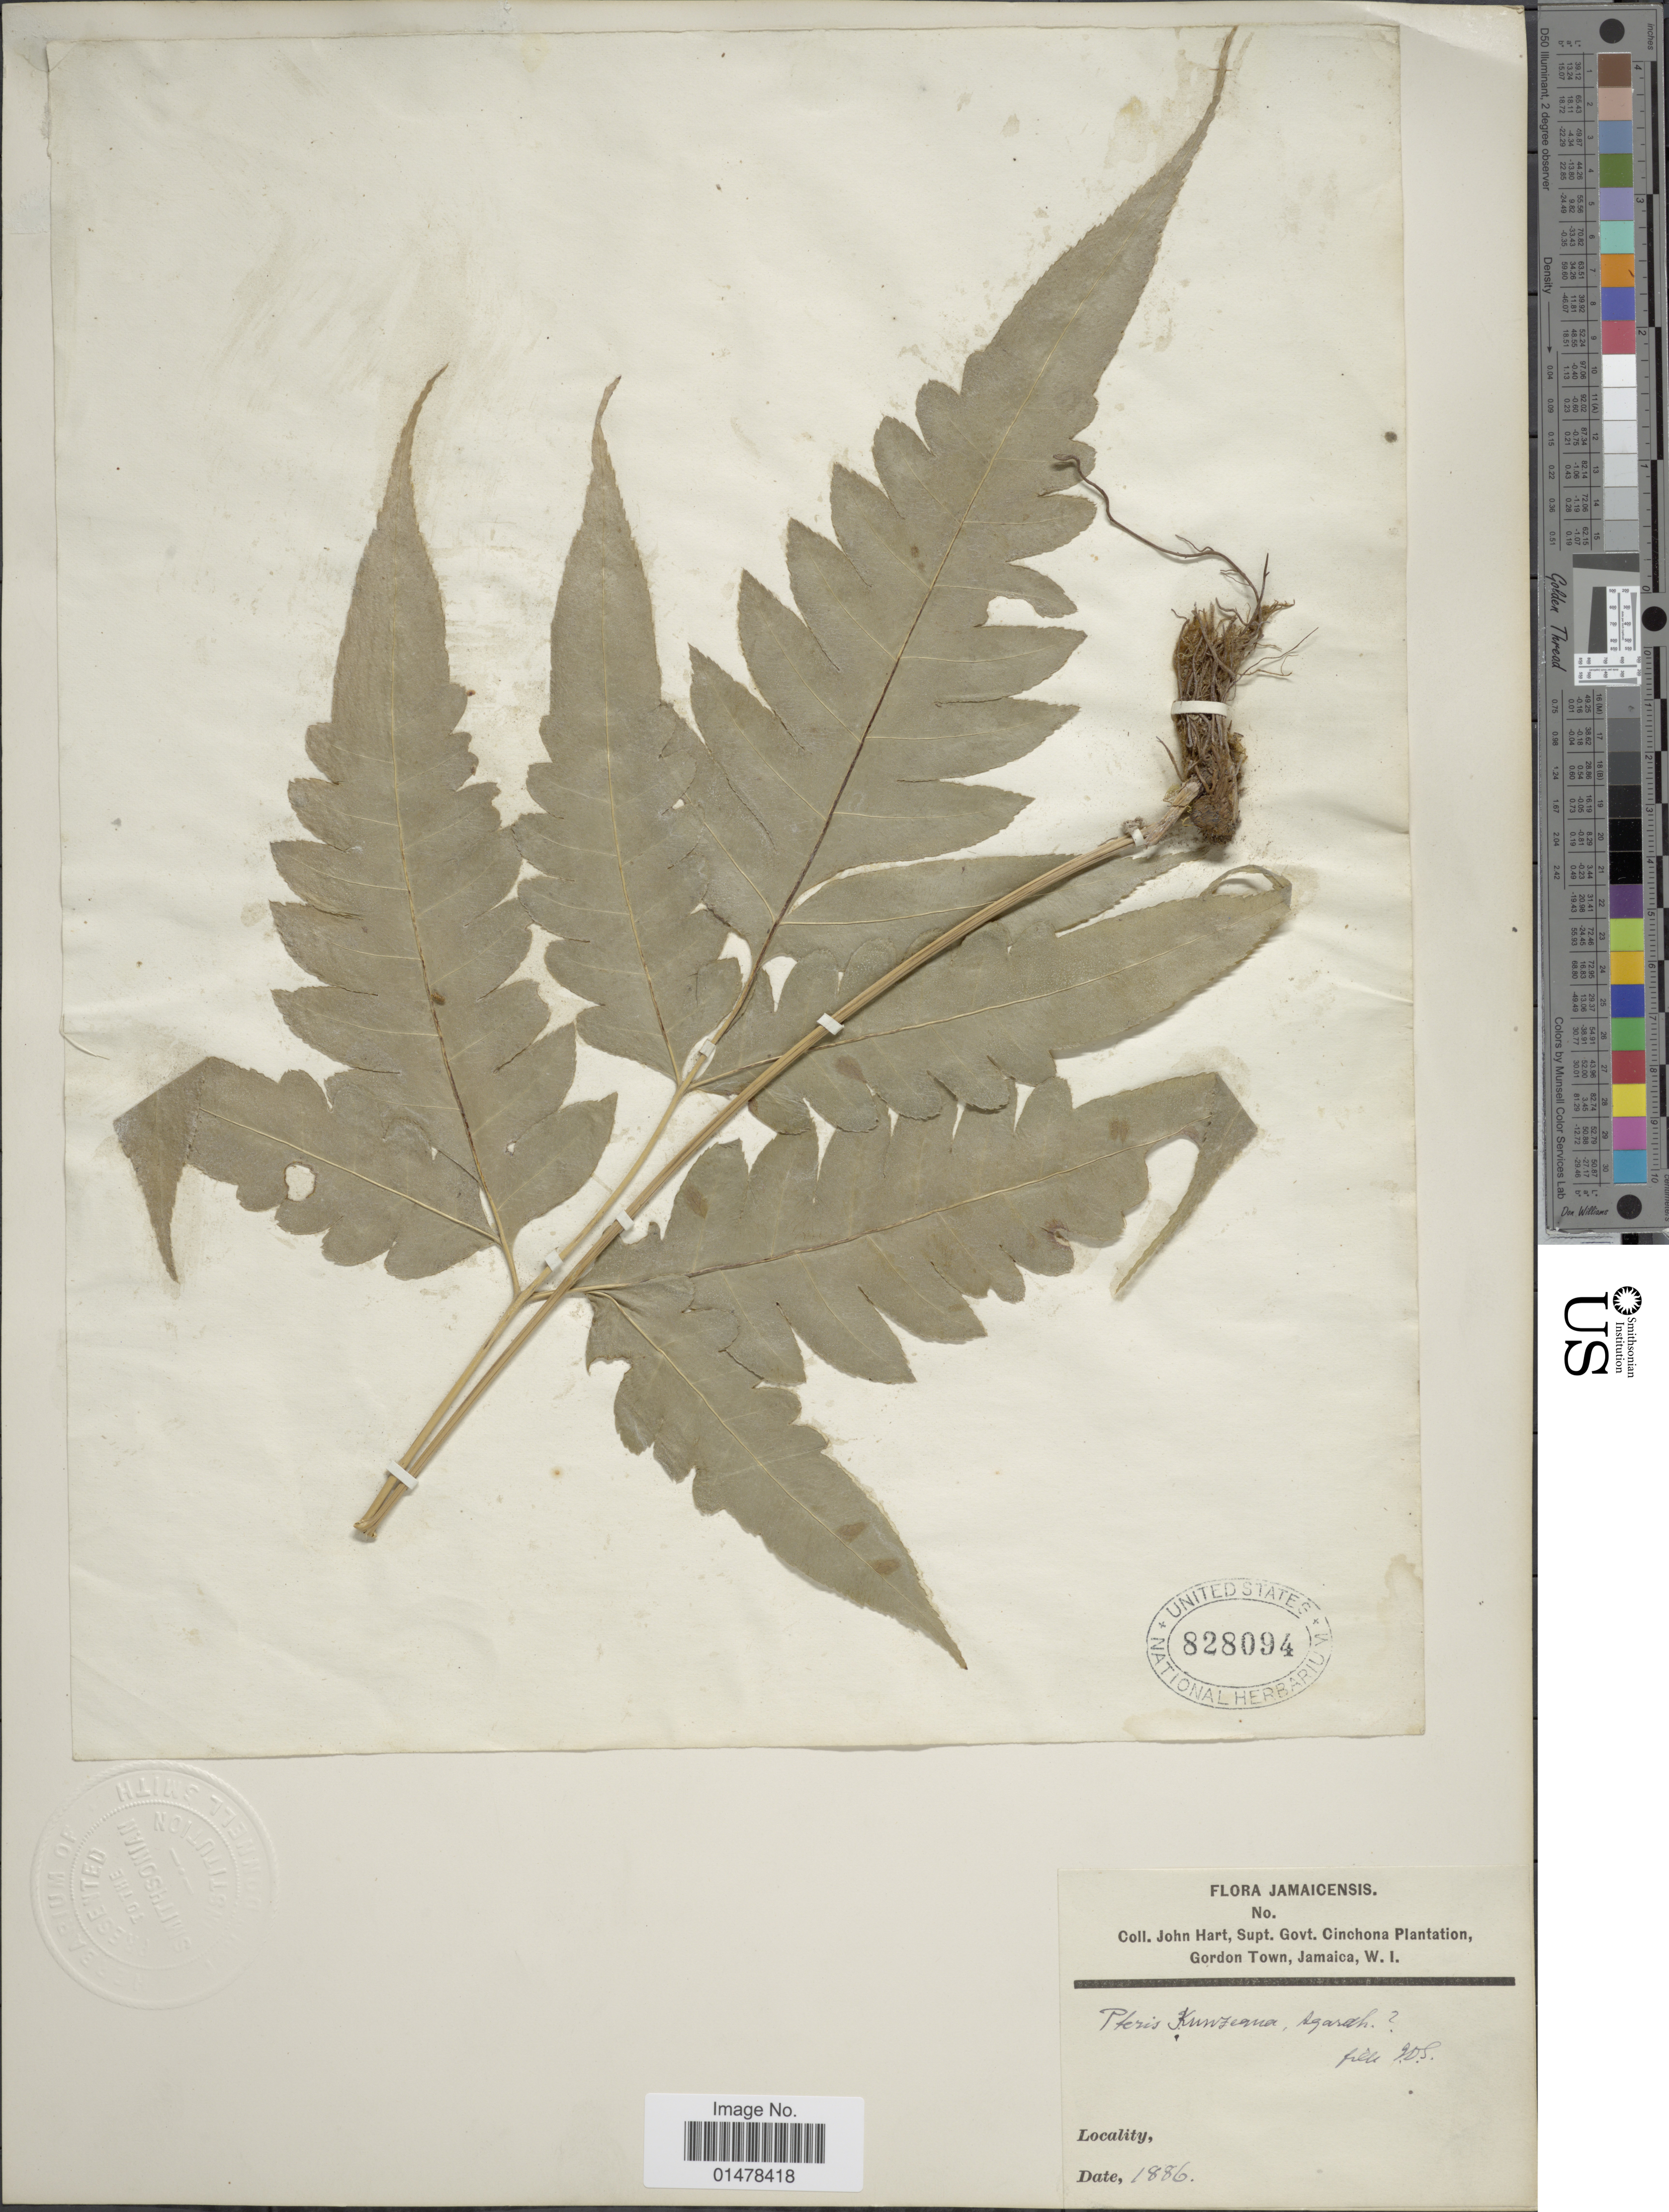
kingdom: Plantae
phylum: Tracheophyta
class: Polypodiopsida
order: Polypodiales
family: Pteridaceae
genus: Pteris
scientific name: Pteris altissima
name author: Poir.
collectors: J. Hart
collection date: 1886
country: Jamaica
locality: Flora Jamaicensis, supt. govt. Cinchona plantation, Gordon town, Jamaica, W.I.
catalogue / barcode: US 828094